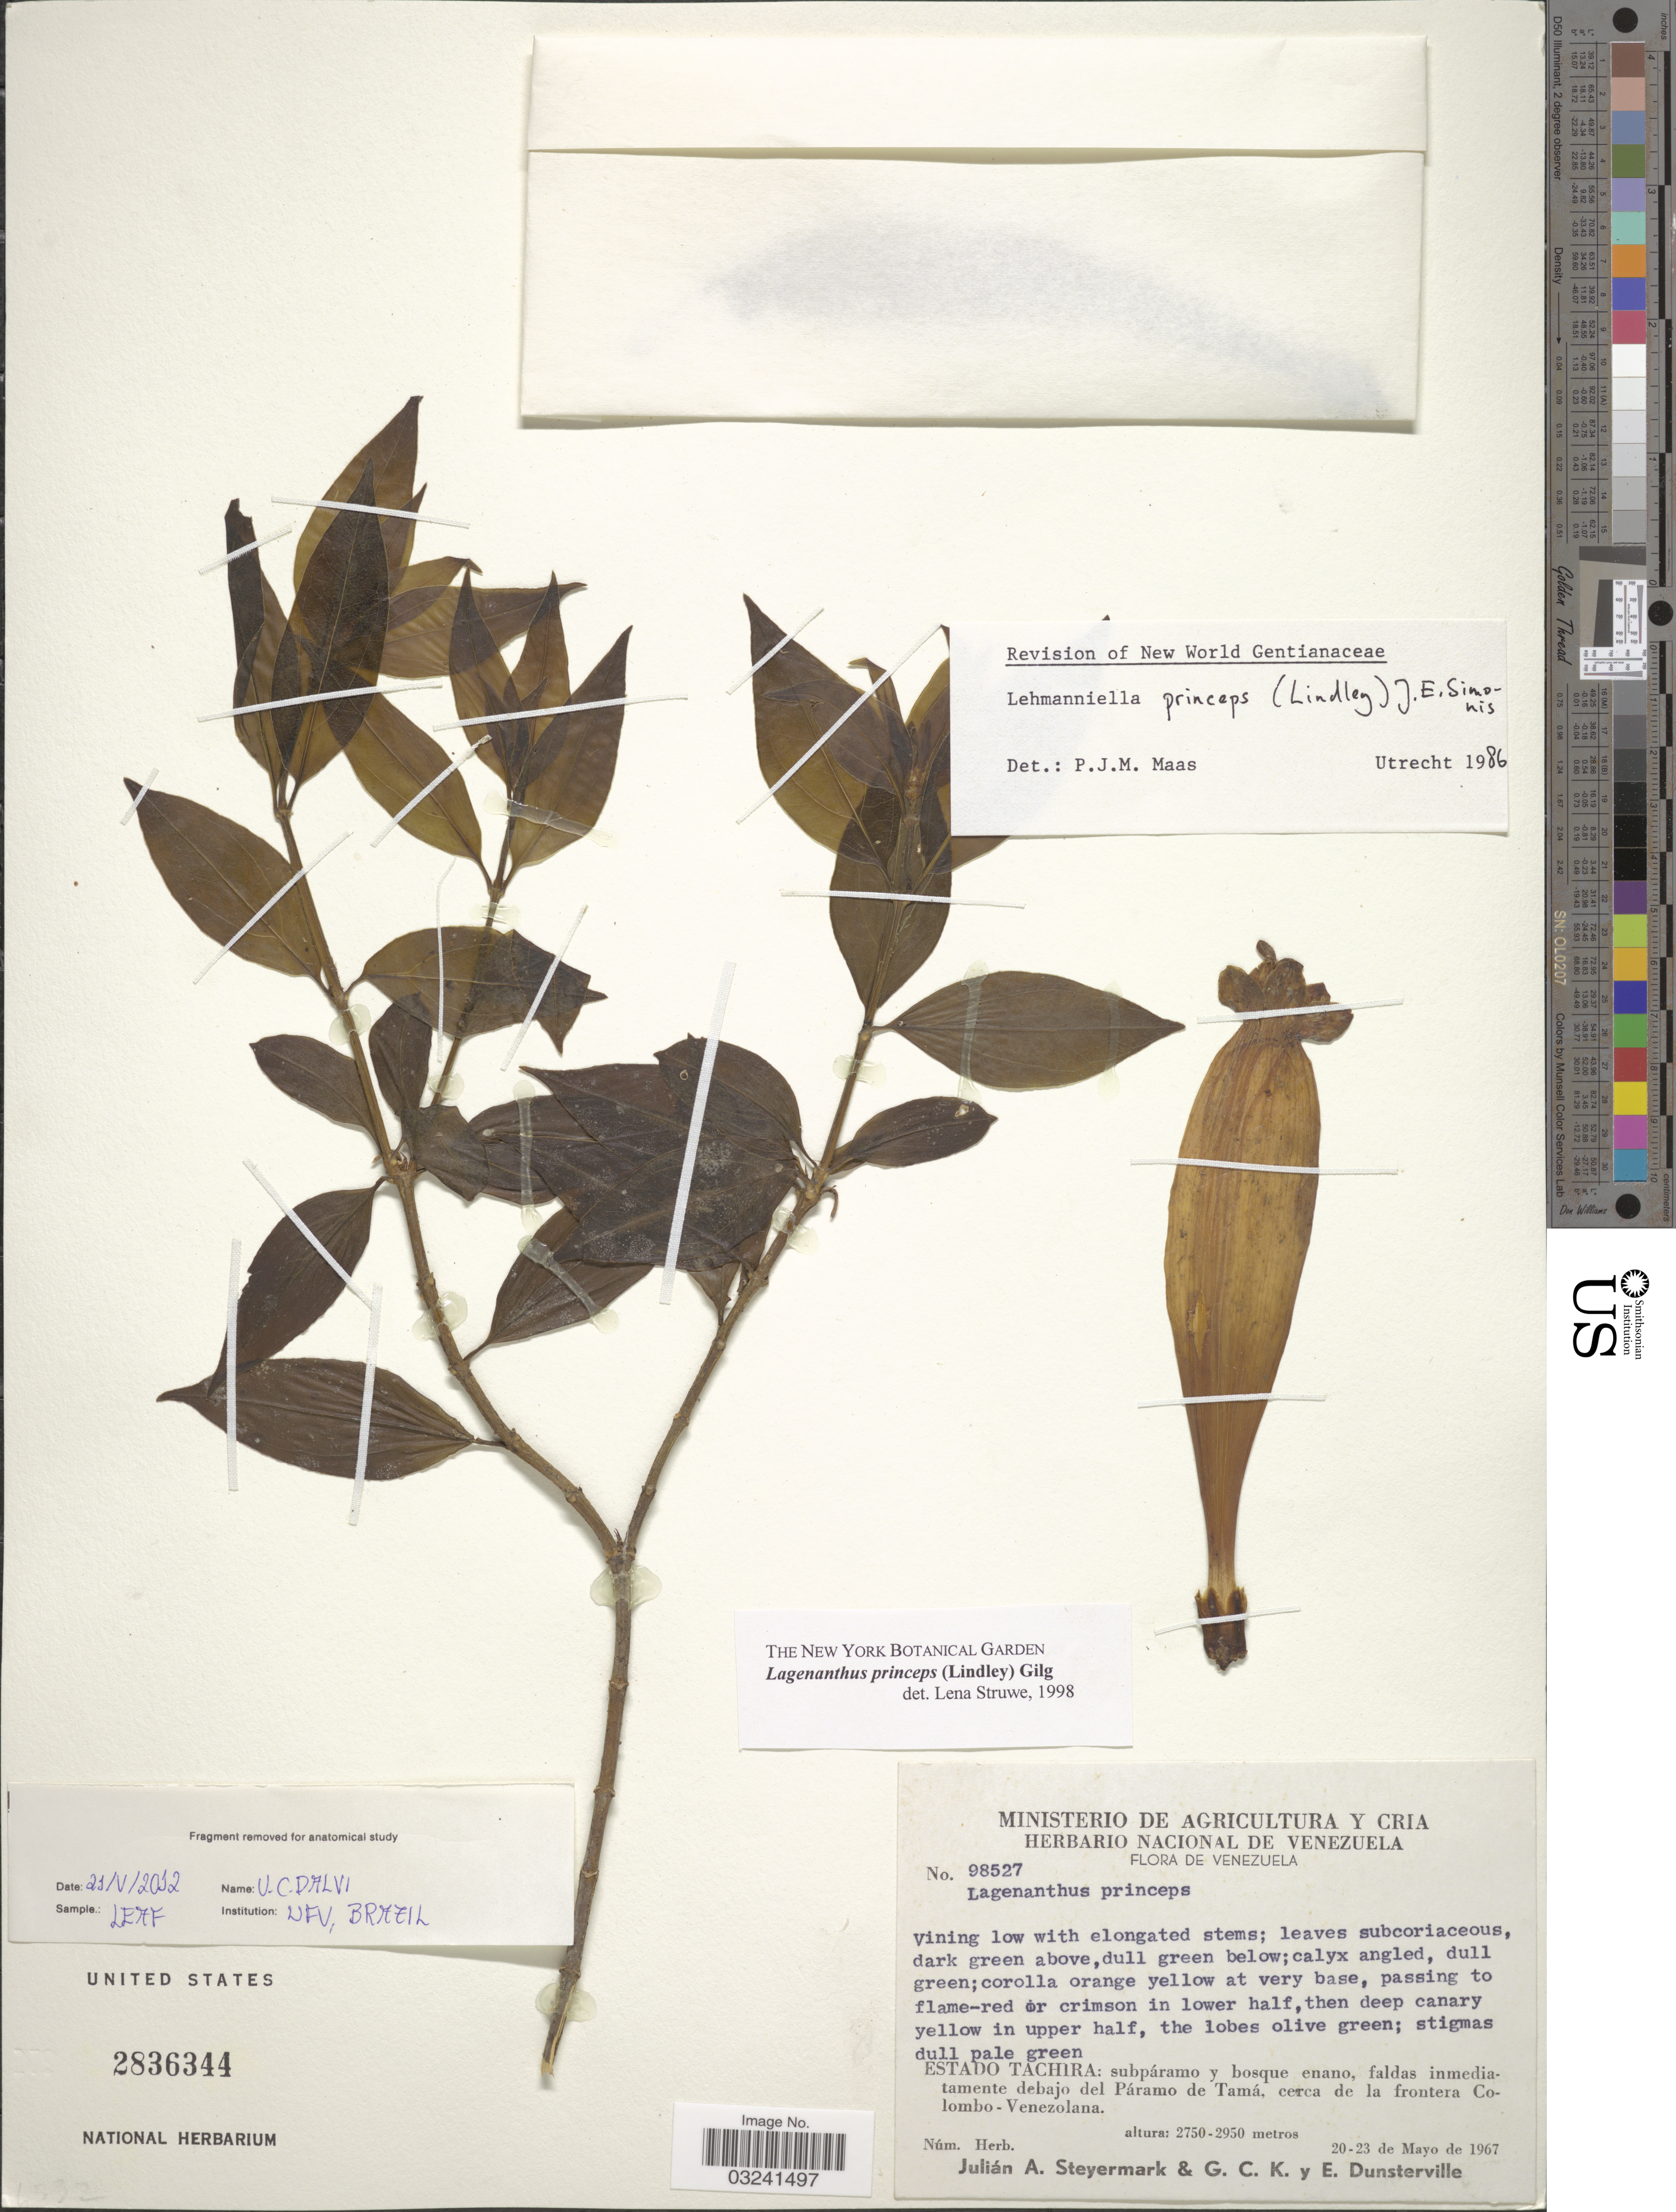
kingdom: Plantae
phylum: Tracheophyta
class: Magnoliopsida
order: Gentianales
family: Gentianaceae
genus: Lagenanthus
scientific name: Lagenanthus princeps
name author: (Lindl.) Gilg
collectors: J. Steyermark, G. C. K. Dunsterville & E. Dunsterville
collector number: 98527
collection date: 1967-05-20/1967-05-23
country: Venezuela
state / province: Tachira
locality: Subpáramo y bosque enano, faldas inmediatamente debajo del Páramo de Tamá, cerca de la frontera Colombo-Venezolana.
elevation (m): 2750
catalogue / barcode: US 2836344